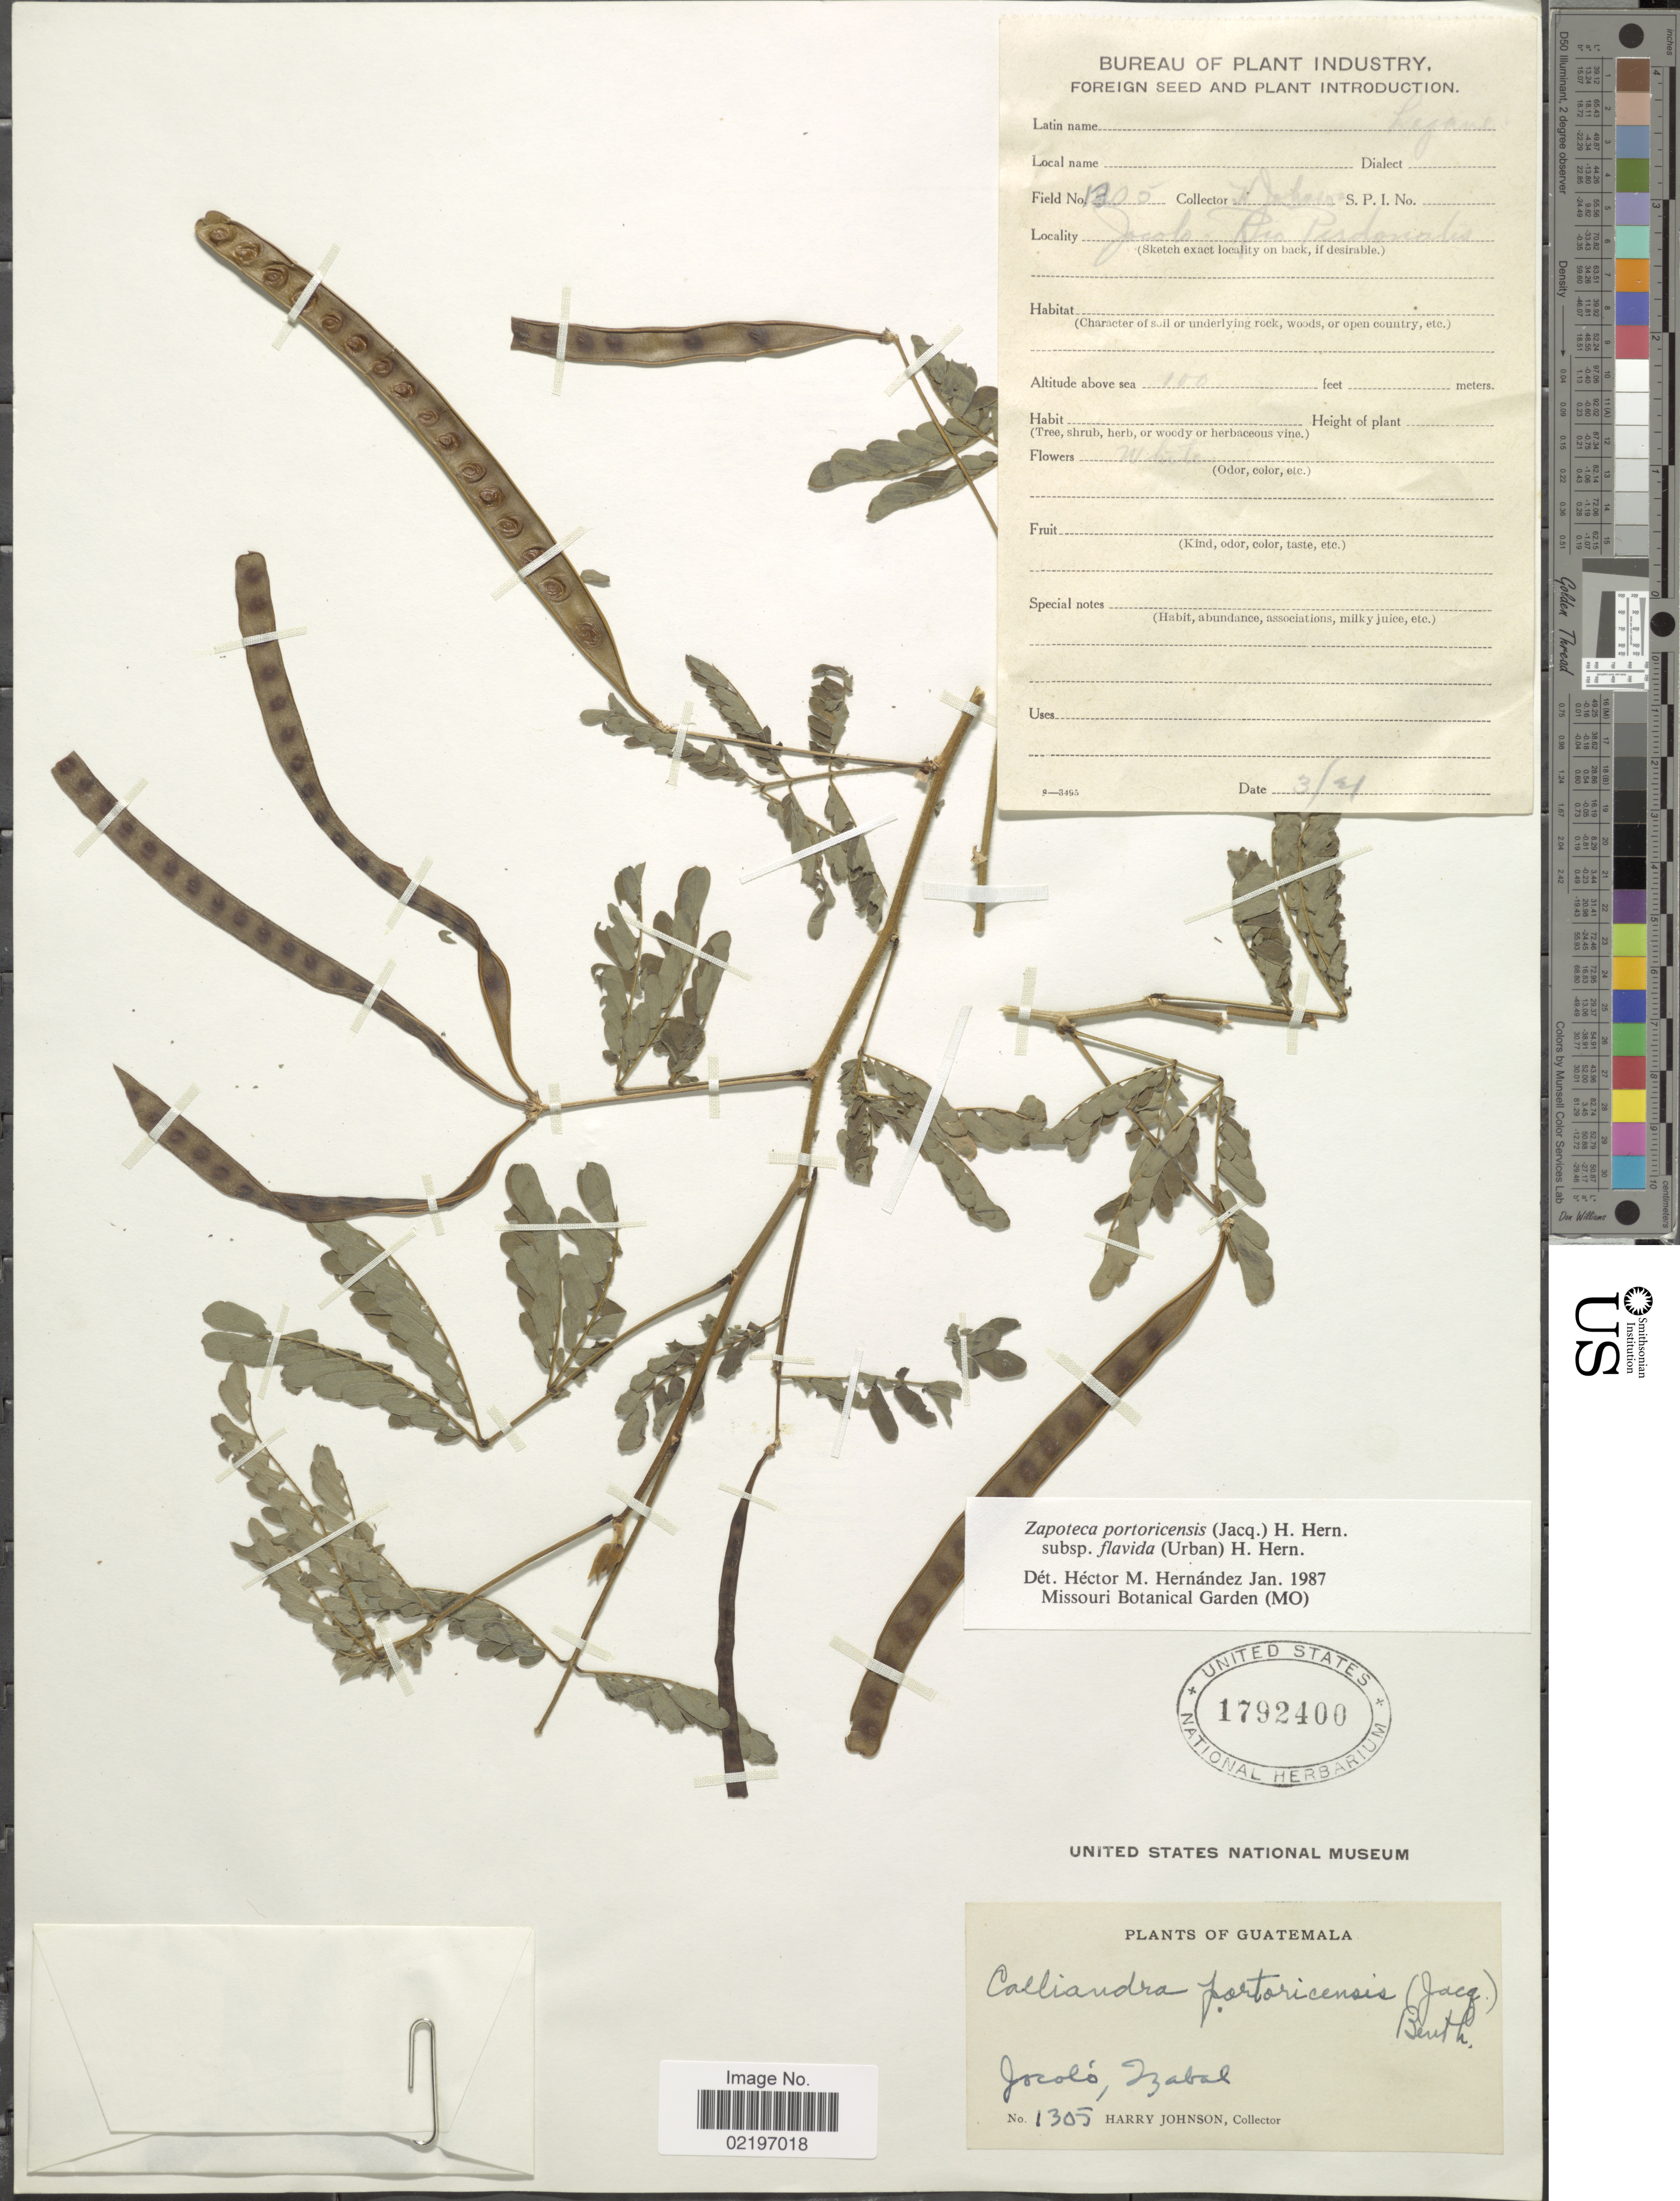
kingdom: Plantae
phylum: Tracheophyta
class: Magnoliopsida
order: Fabales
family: Fabaceae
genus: Zapoteca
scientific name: Zapoteca portoricensis subsp. flavida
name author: (Urb.) H.M. Hern.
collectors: H. Johnson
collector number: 1305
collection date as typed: Transcribed d/m/y: /3/21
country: Guatemala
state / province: Izabal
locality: Jocolo. Rio Perdonalis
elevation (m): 30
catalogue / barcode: US 1792400